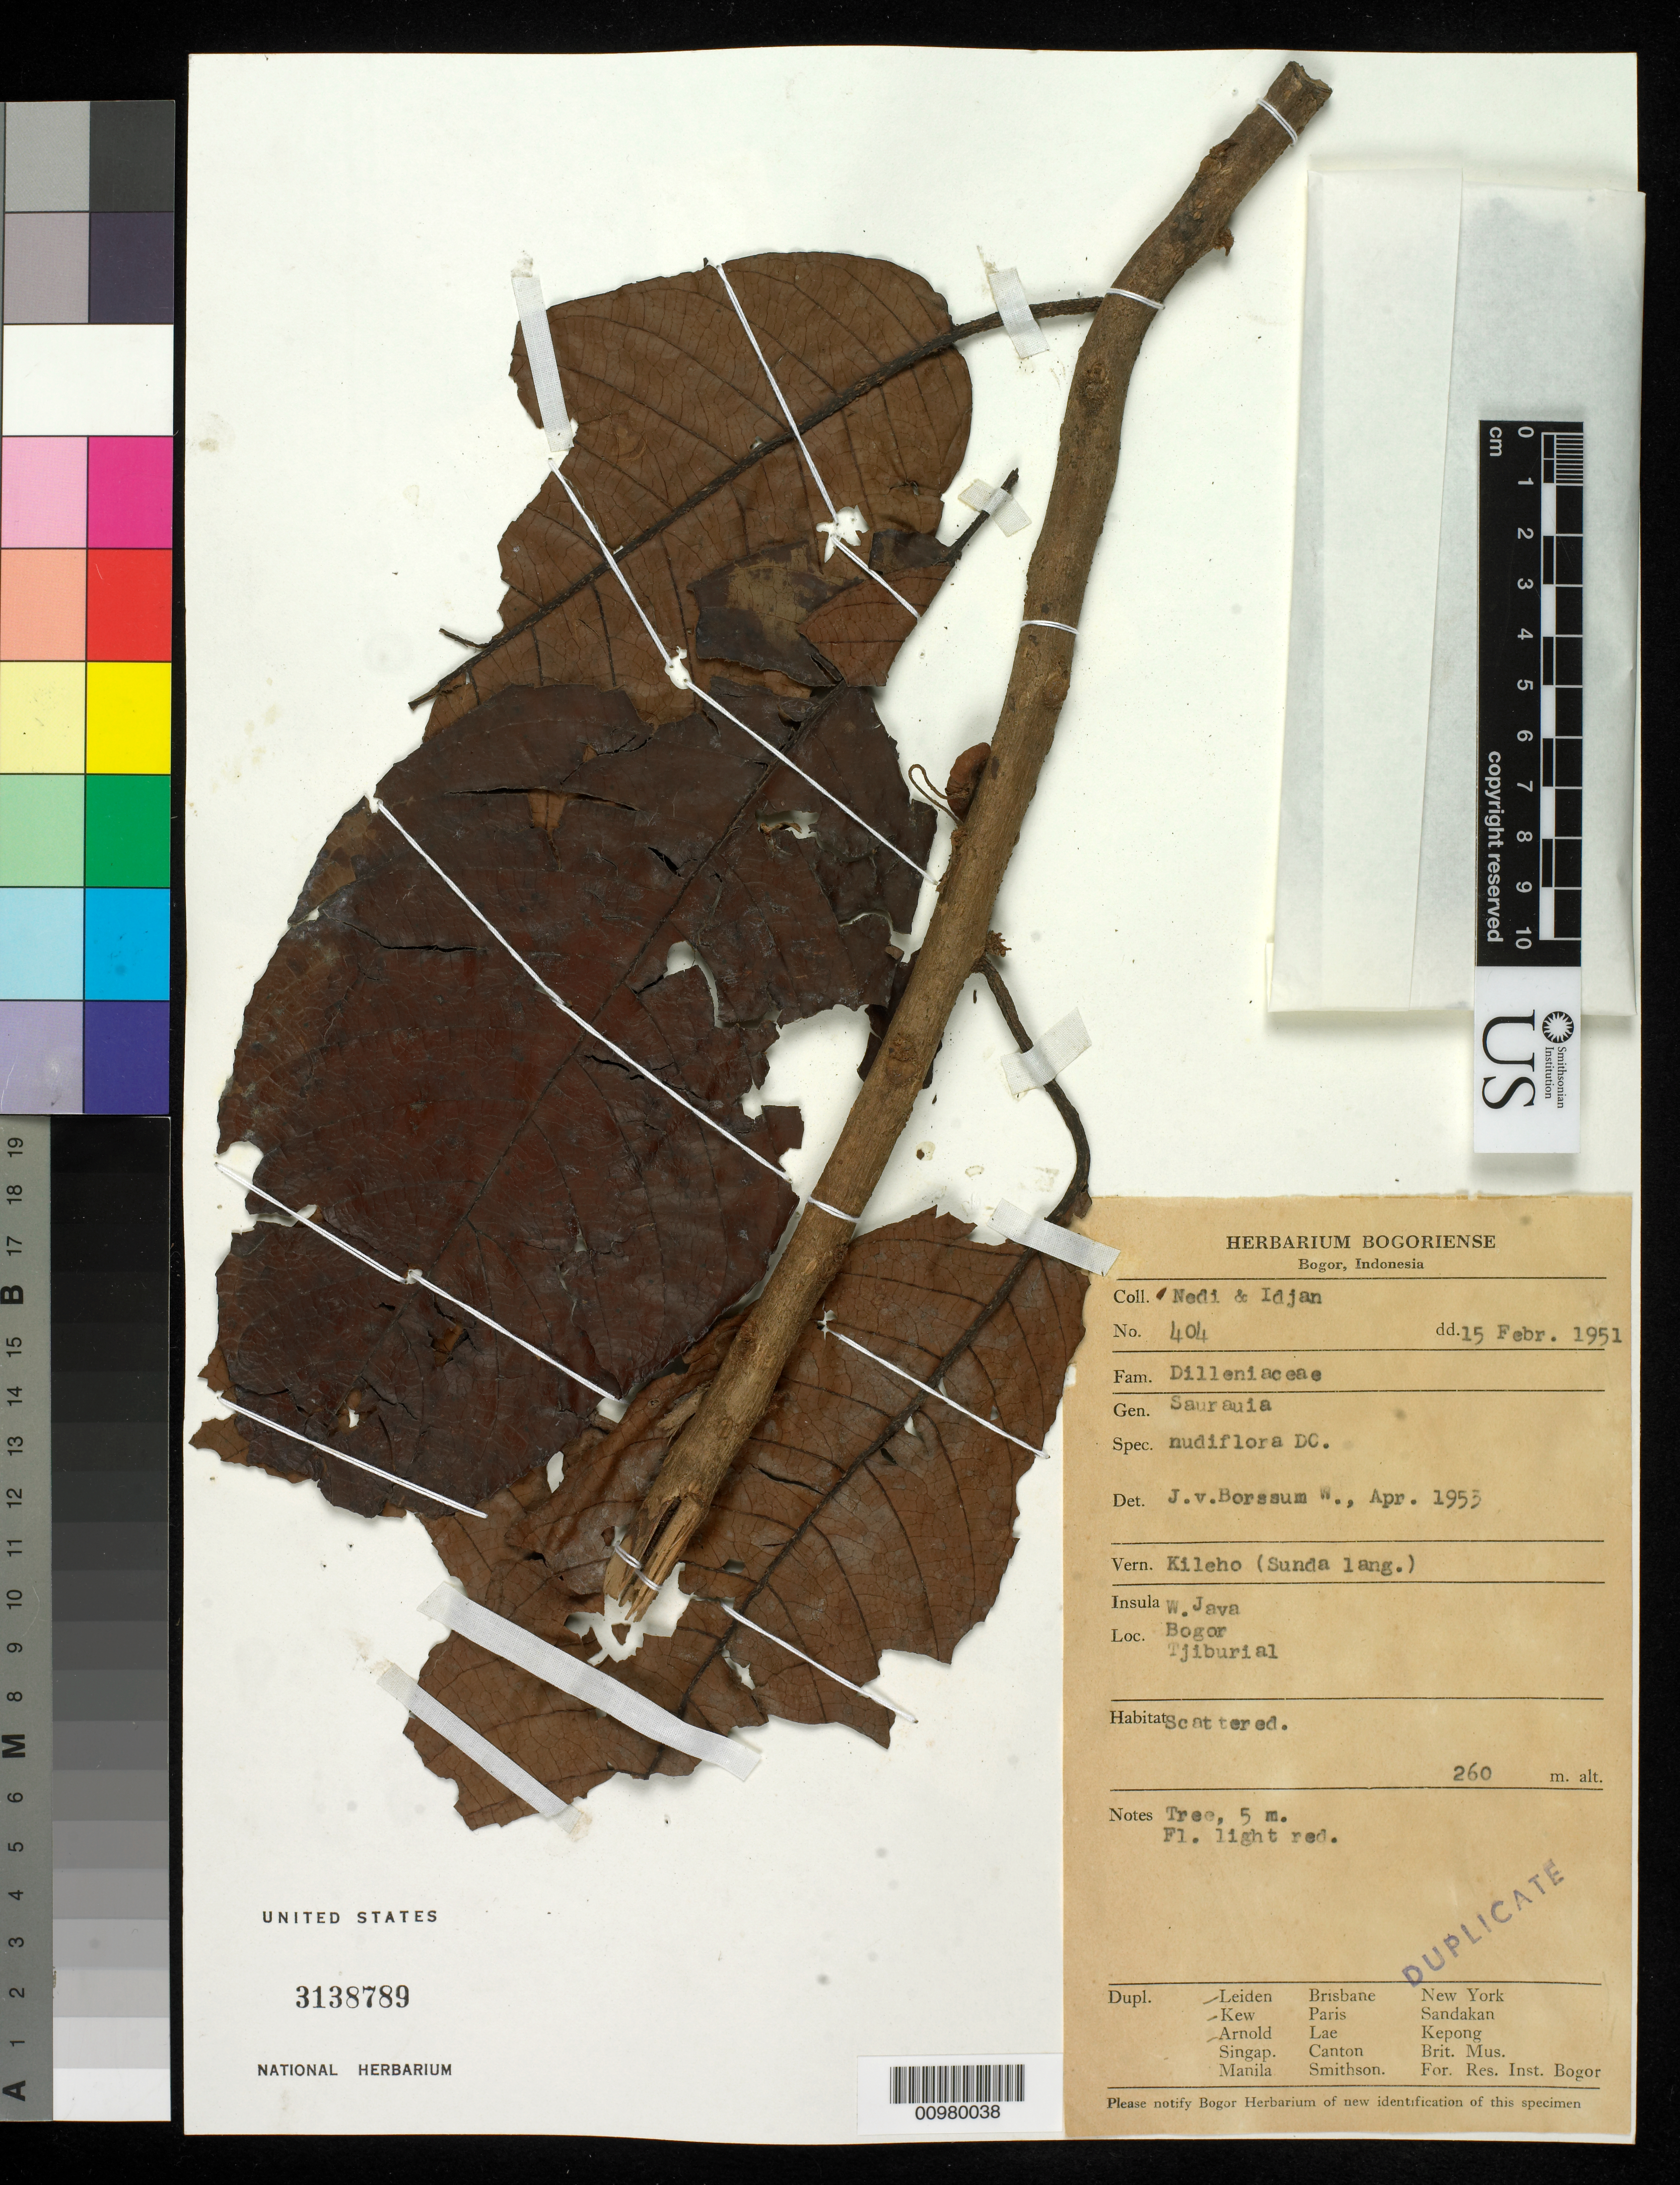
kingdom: Plantae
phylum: Tracheophyta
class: Magnoliopsida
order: Ericales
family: Actinidiaceae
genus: Saurauia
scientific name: Saurauia nudiflora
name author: DC.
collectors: Nedi,-- & -. Idjan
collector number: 404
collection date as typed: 15 Feb 1951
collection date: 1951-02-15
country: Indonesia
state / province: Java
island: Java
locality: Bogor: Tjiburial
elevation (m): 260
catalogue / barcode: US 3138789